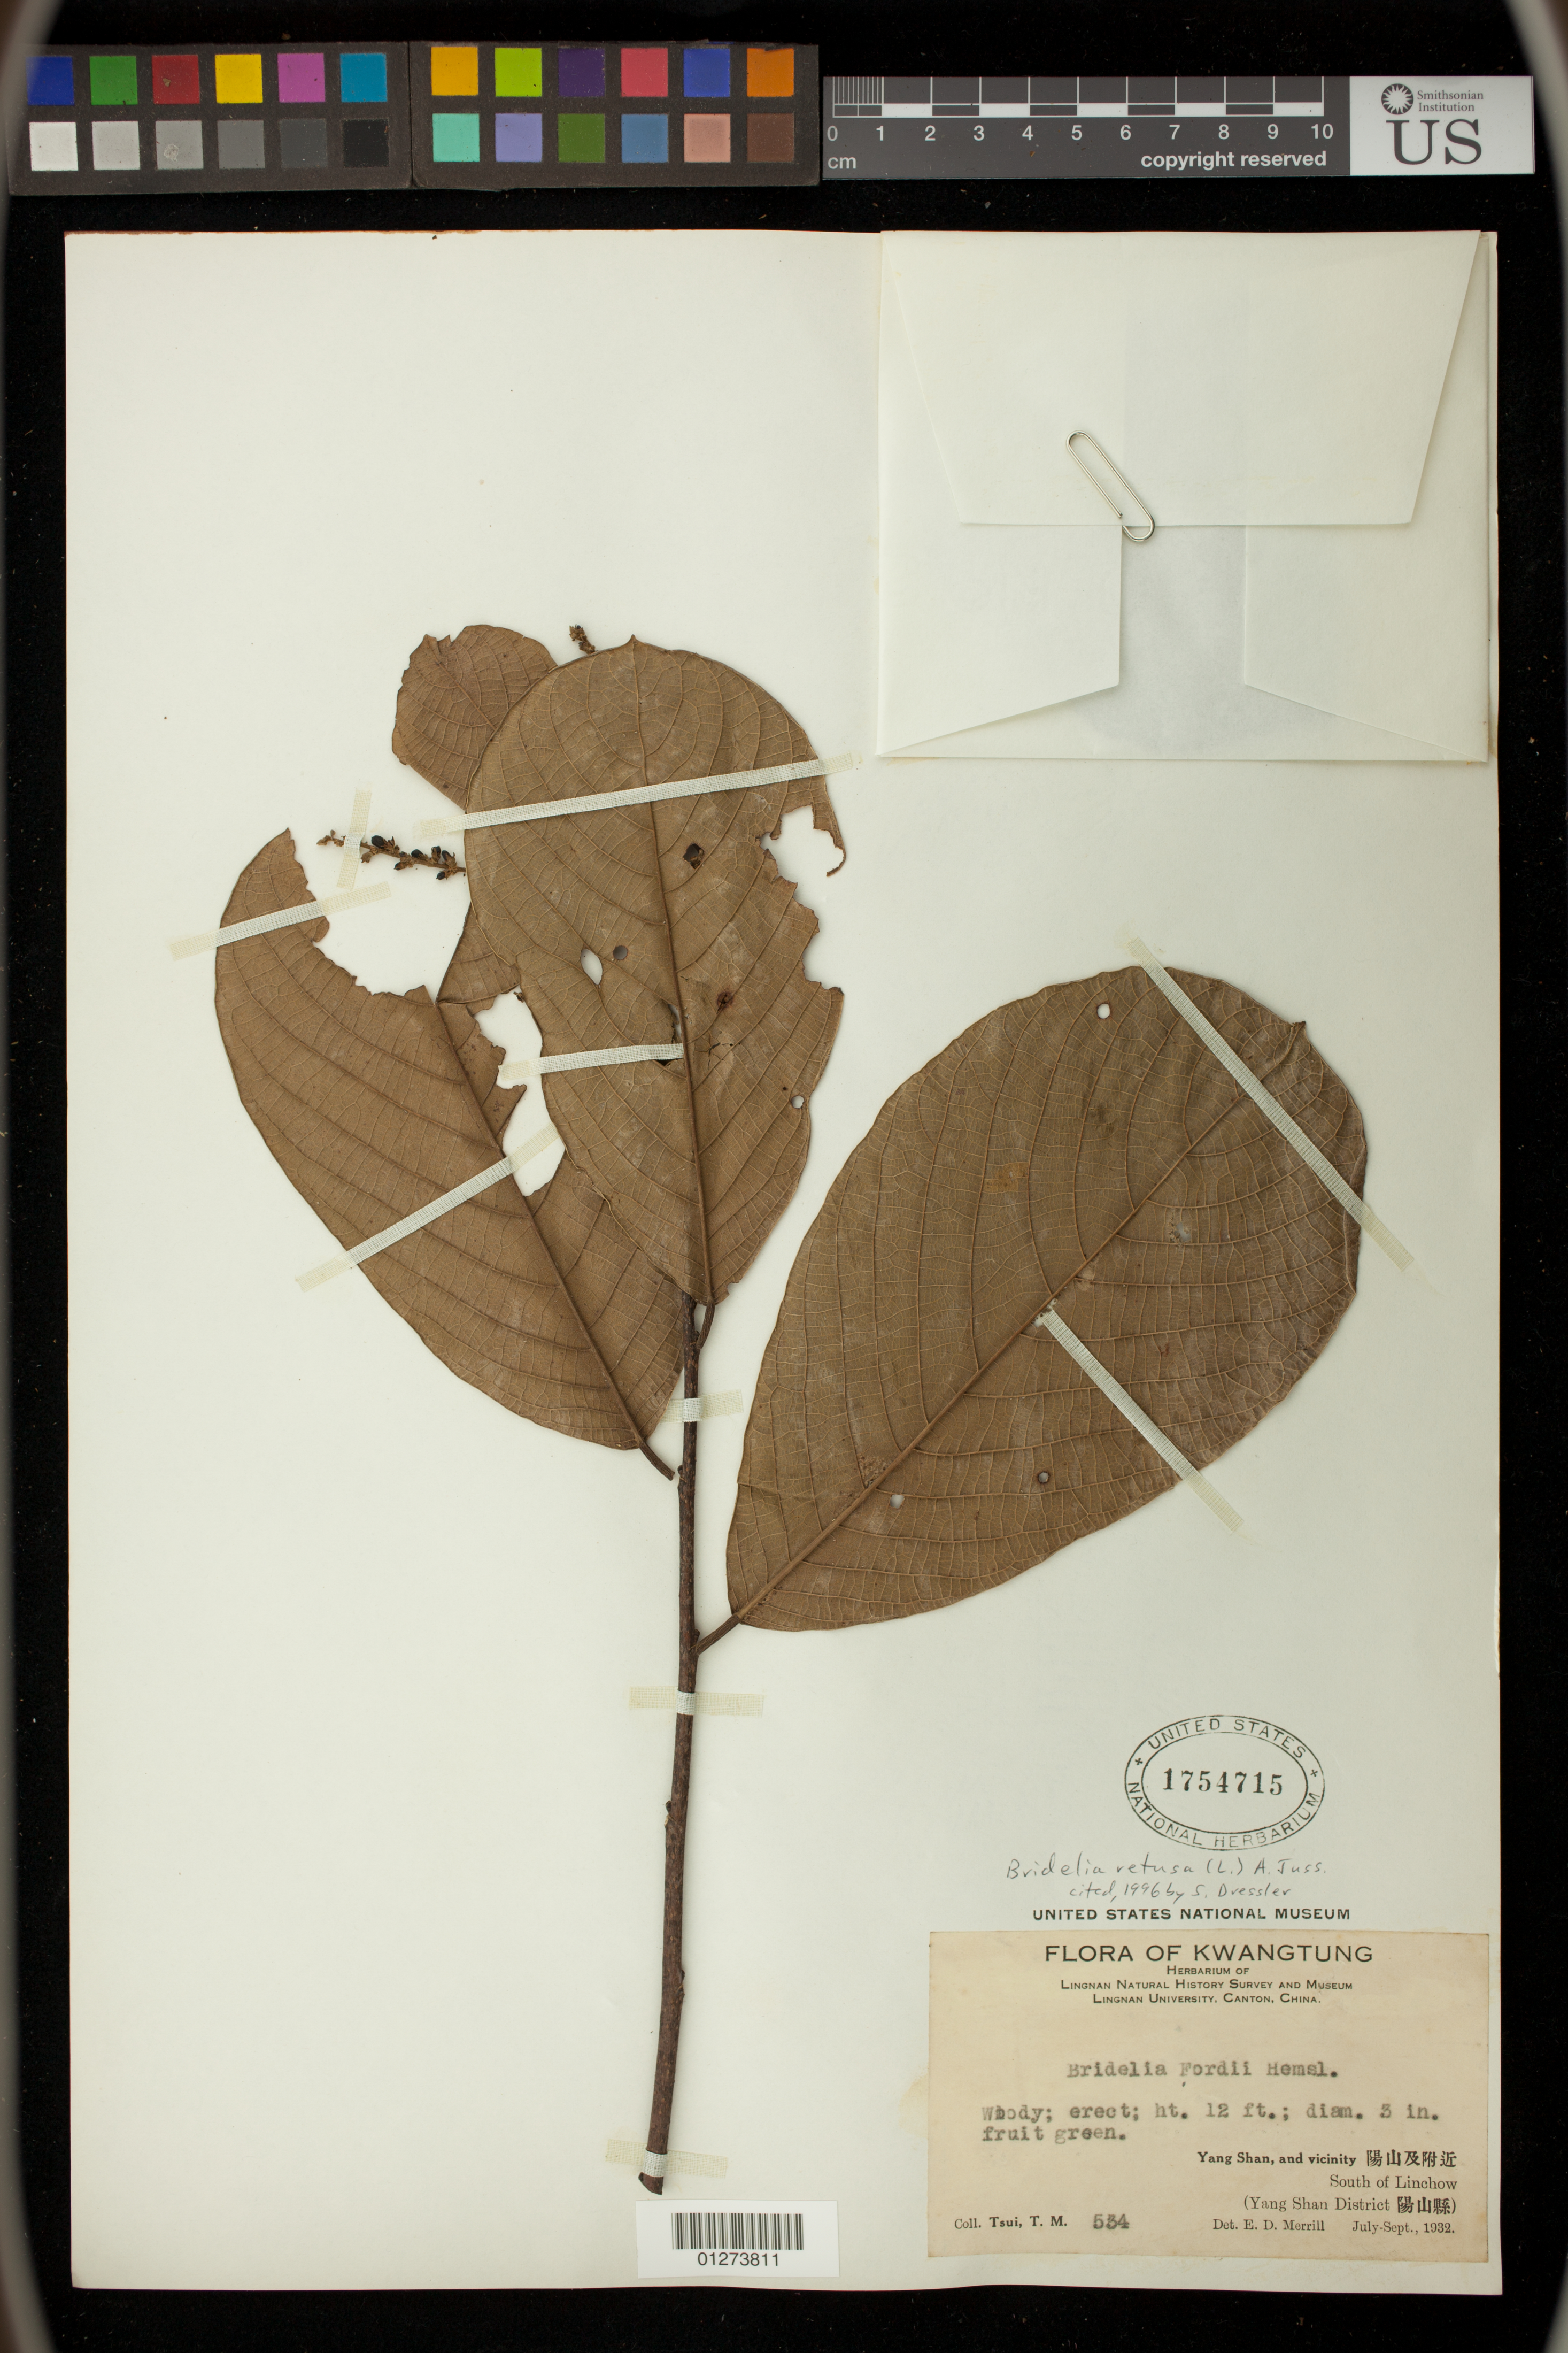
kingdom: Plantae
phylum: Tracheophyta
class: Magnoliopsida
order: Malpighiales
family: Phyllanthaceae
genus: Bridelia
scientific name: Bridelia retusa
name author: (L.) A. Juss.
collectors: T. Tsui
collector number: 534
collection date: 1932-07/1932-09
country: China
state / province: Guangdong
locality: Kwangtung: Yang Shan District, South of Linchow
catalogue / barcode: US 1754715